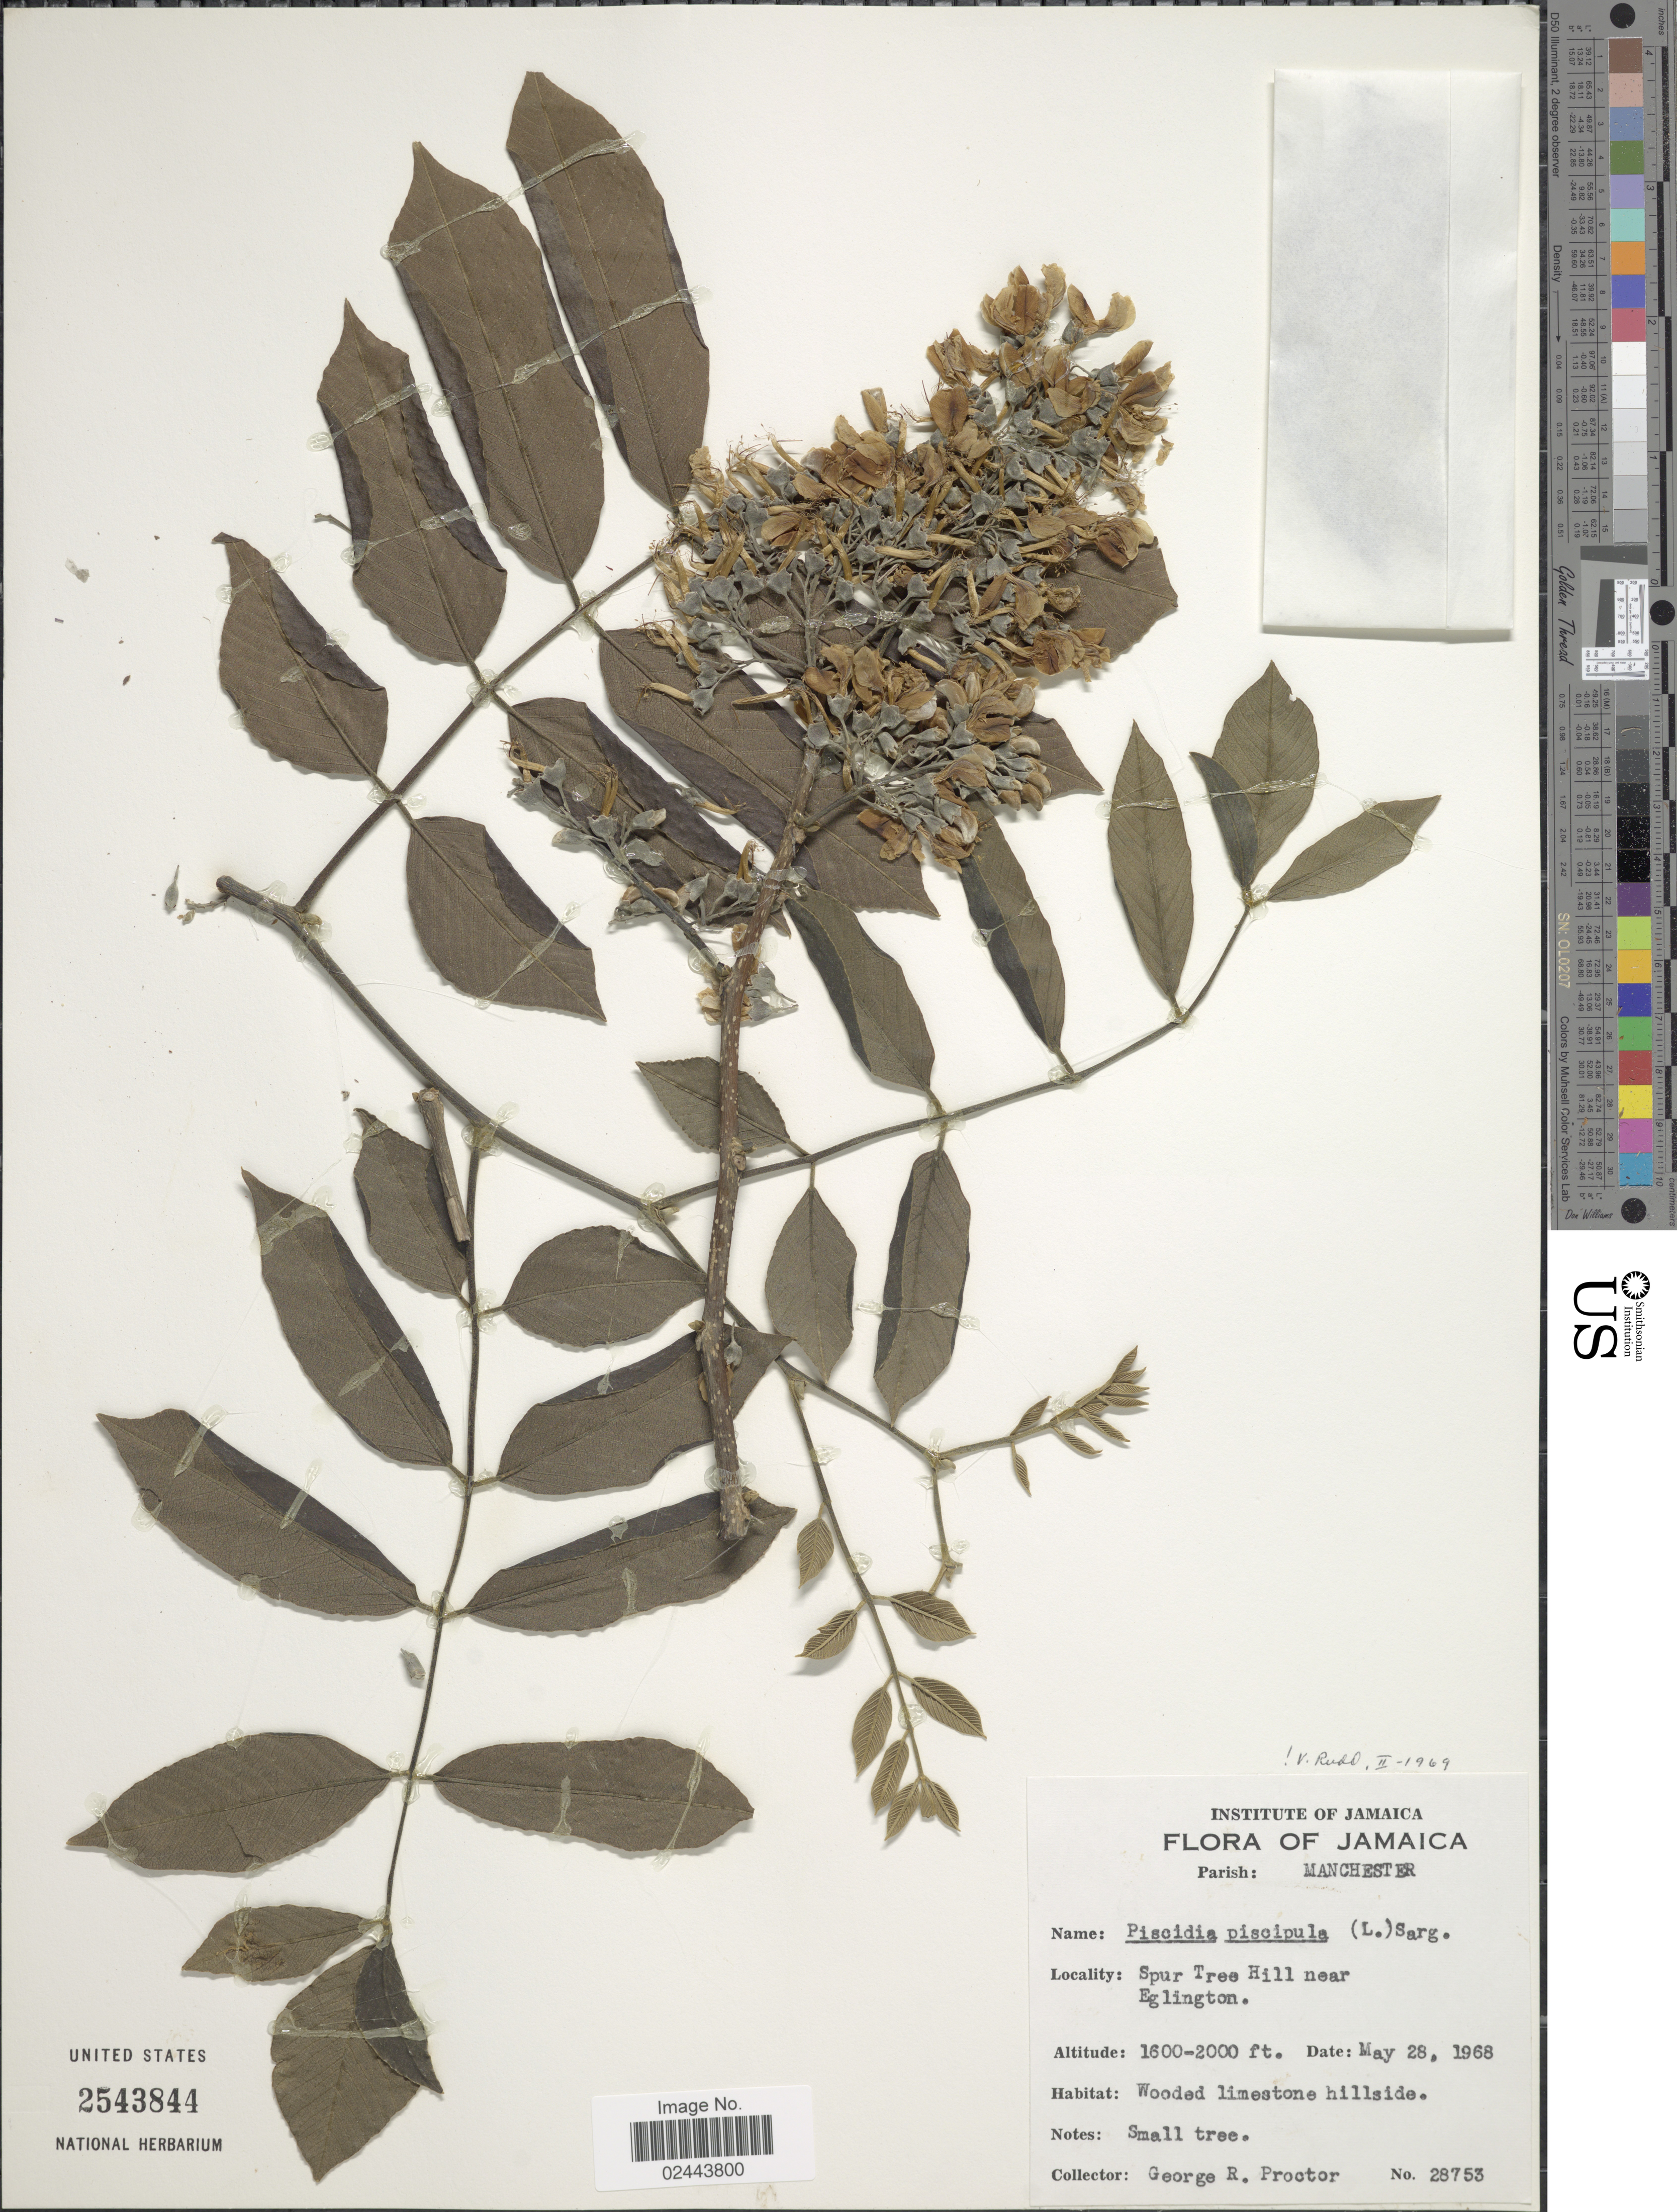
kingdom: Plantae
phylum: Tracheophyta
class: Magnoliopsida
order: Fabales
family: Fabaceae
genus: Piscidia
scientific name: Piscidia piscipula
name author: (L.) Sarg.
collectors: G. Proctor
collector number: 28753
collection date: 1968-05-28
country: Jamaica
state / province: Manchester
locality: Spur Tree Hill near Eglington, wooded limestone hillside.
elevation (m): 488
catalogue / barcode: US 2543844